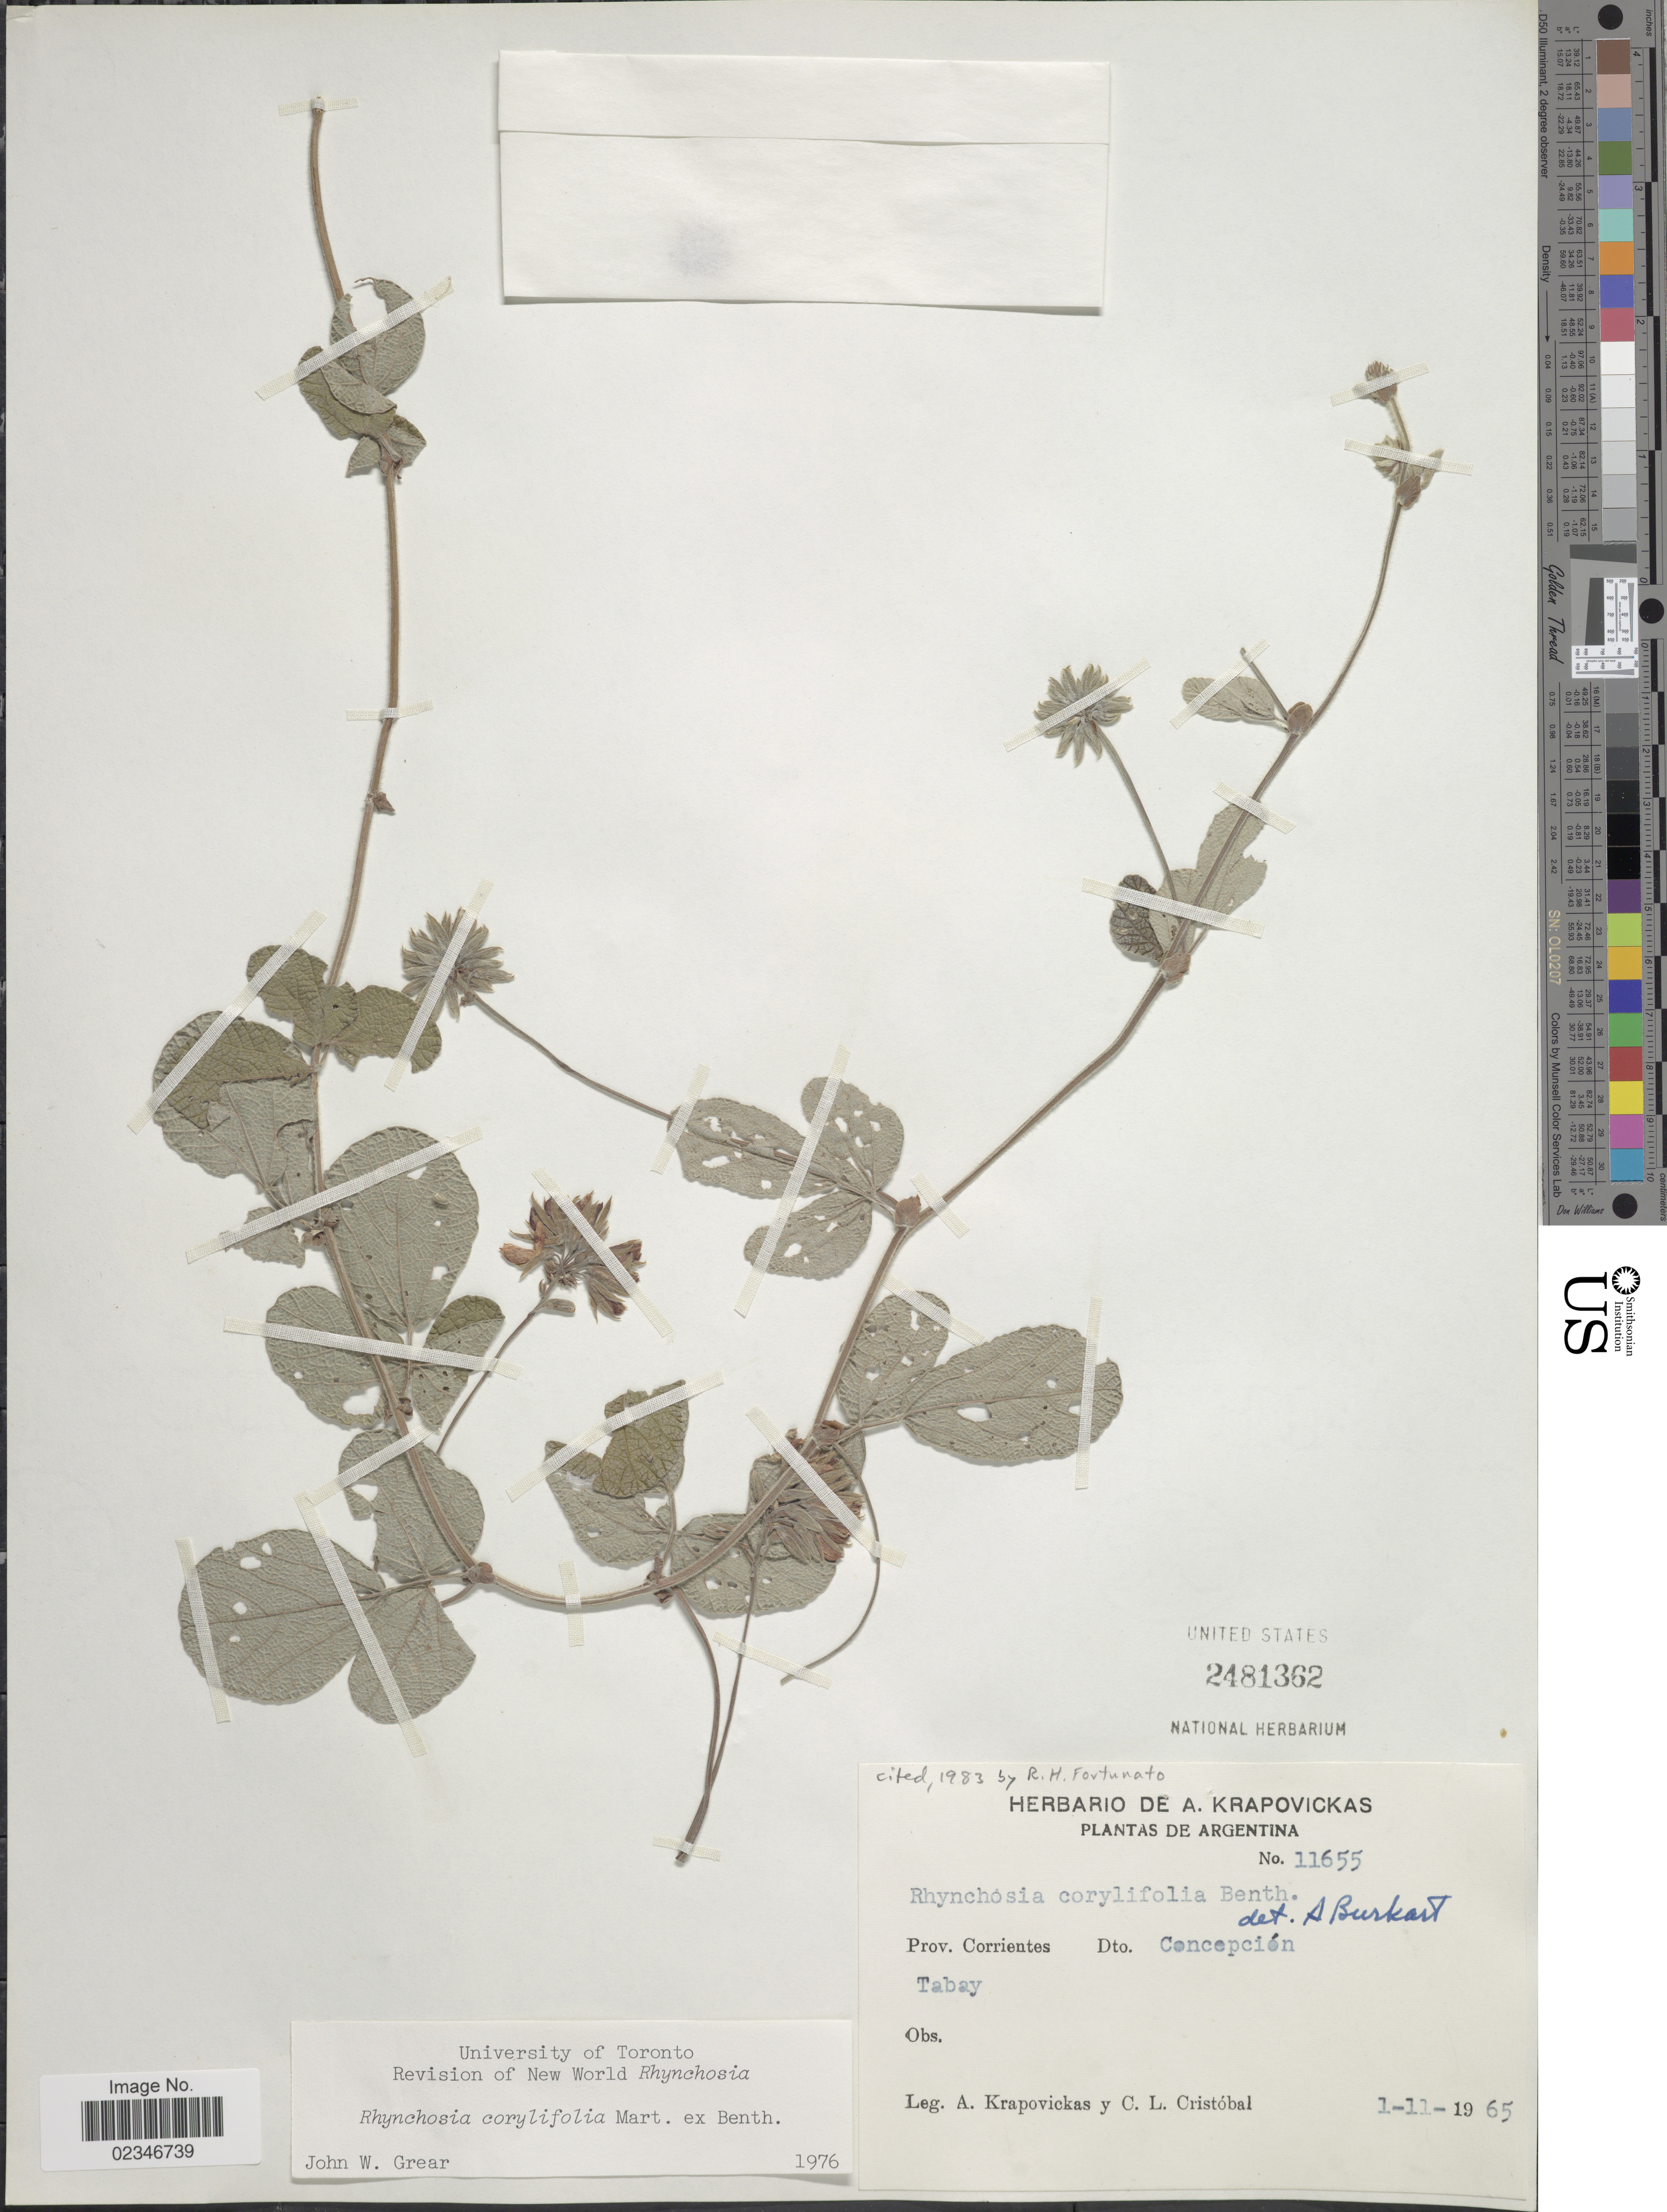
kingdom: Plantae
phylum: Tracheophyta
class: Magnoliopsida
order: Fabales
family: Fabaceae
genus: Rhynchosia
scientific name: Rhynchosia corylifolia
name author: Mart. ex Benth.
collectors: A. Krapovickas & C. L. Cristóbal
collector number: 11655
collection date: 1965-11-01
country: Argentina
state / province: Corrientes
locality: Prov. Corrientes, Dto. Concepcion Tabay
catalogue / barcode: US 2481362